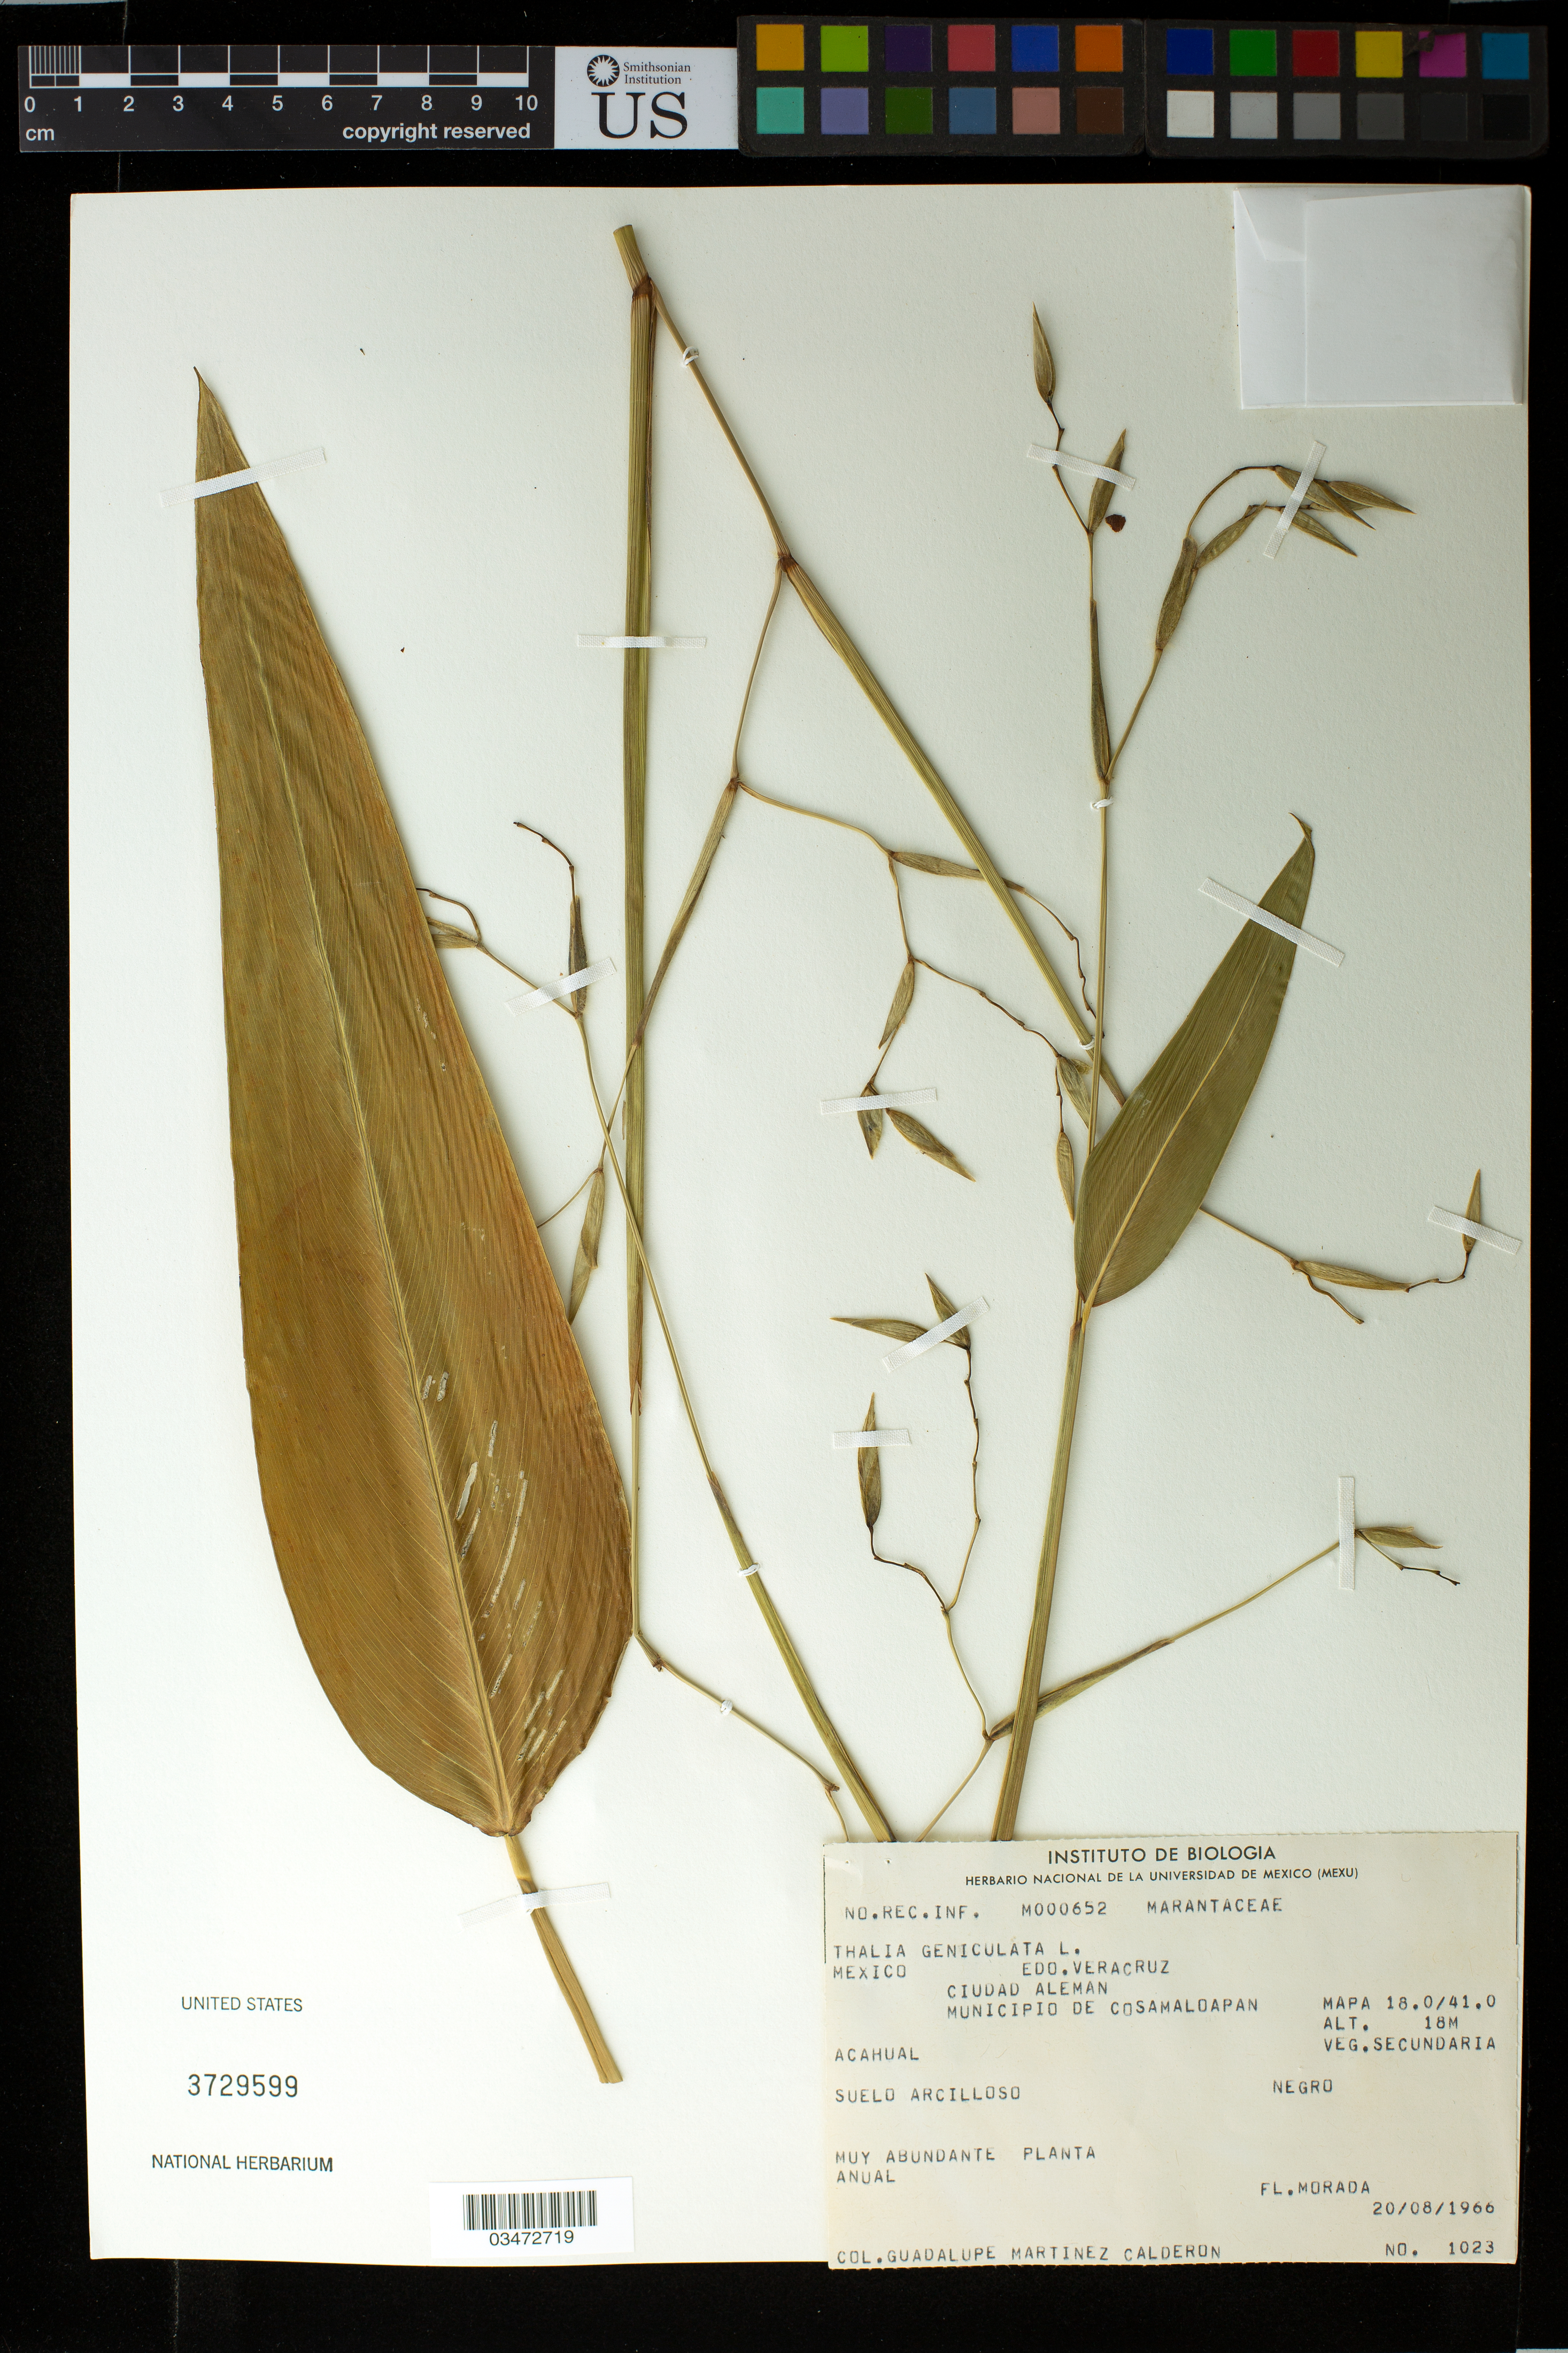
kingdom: Plantae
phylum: Tracheophyta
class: Liliopsida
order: Zingiberales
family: Marantaceae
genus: Thalia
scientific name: Thalia geniculata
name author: L.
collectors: G. Martínez Calderón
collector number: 1023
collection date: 1966-08-20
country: Mexico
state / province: Veracruz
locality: Edo veracruz, Ciudad Aleman, Carret. Cosamaloapan, Acahual, Suelo Arcilloso, Mapa 18.0/41.0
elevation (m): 18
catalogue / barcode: US 3729599